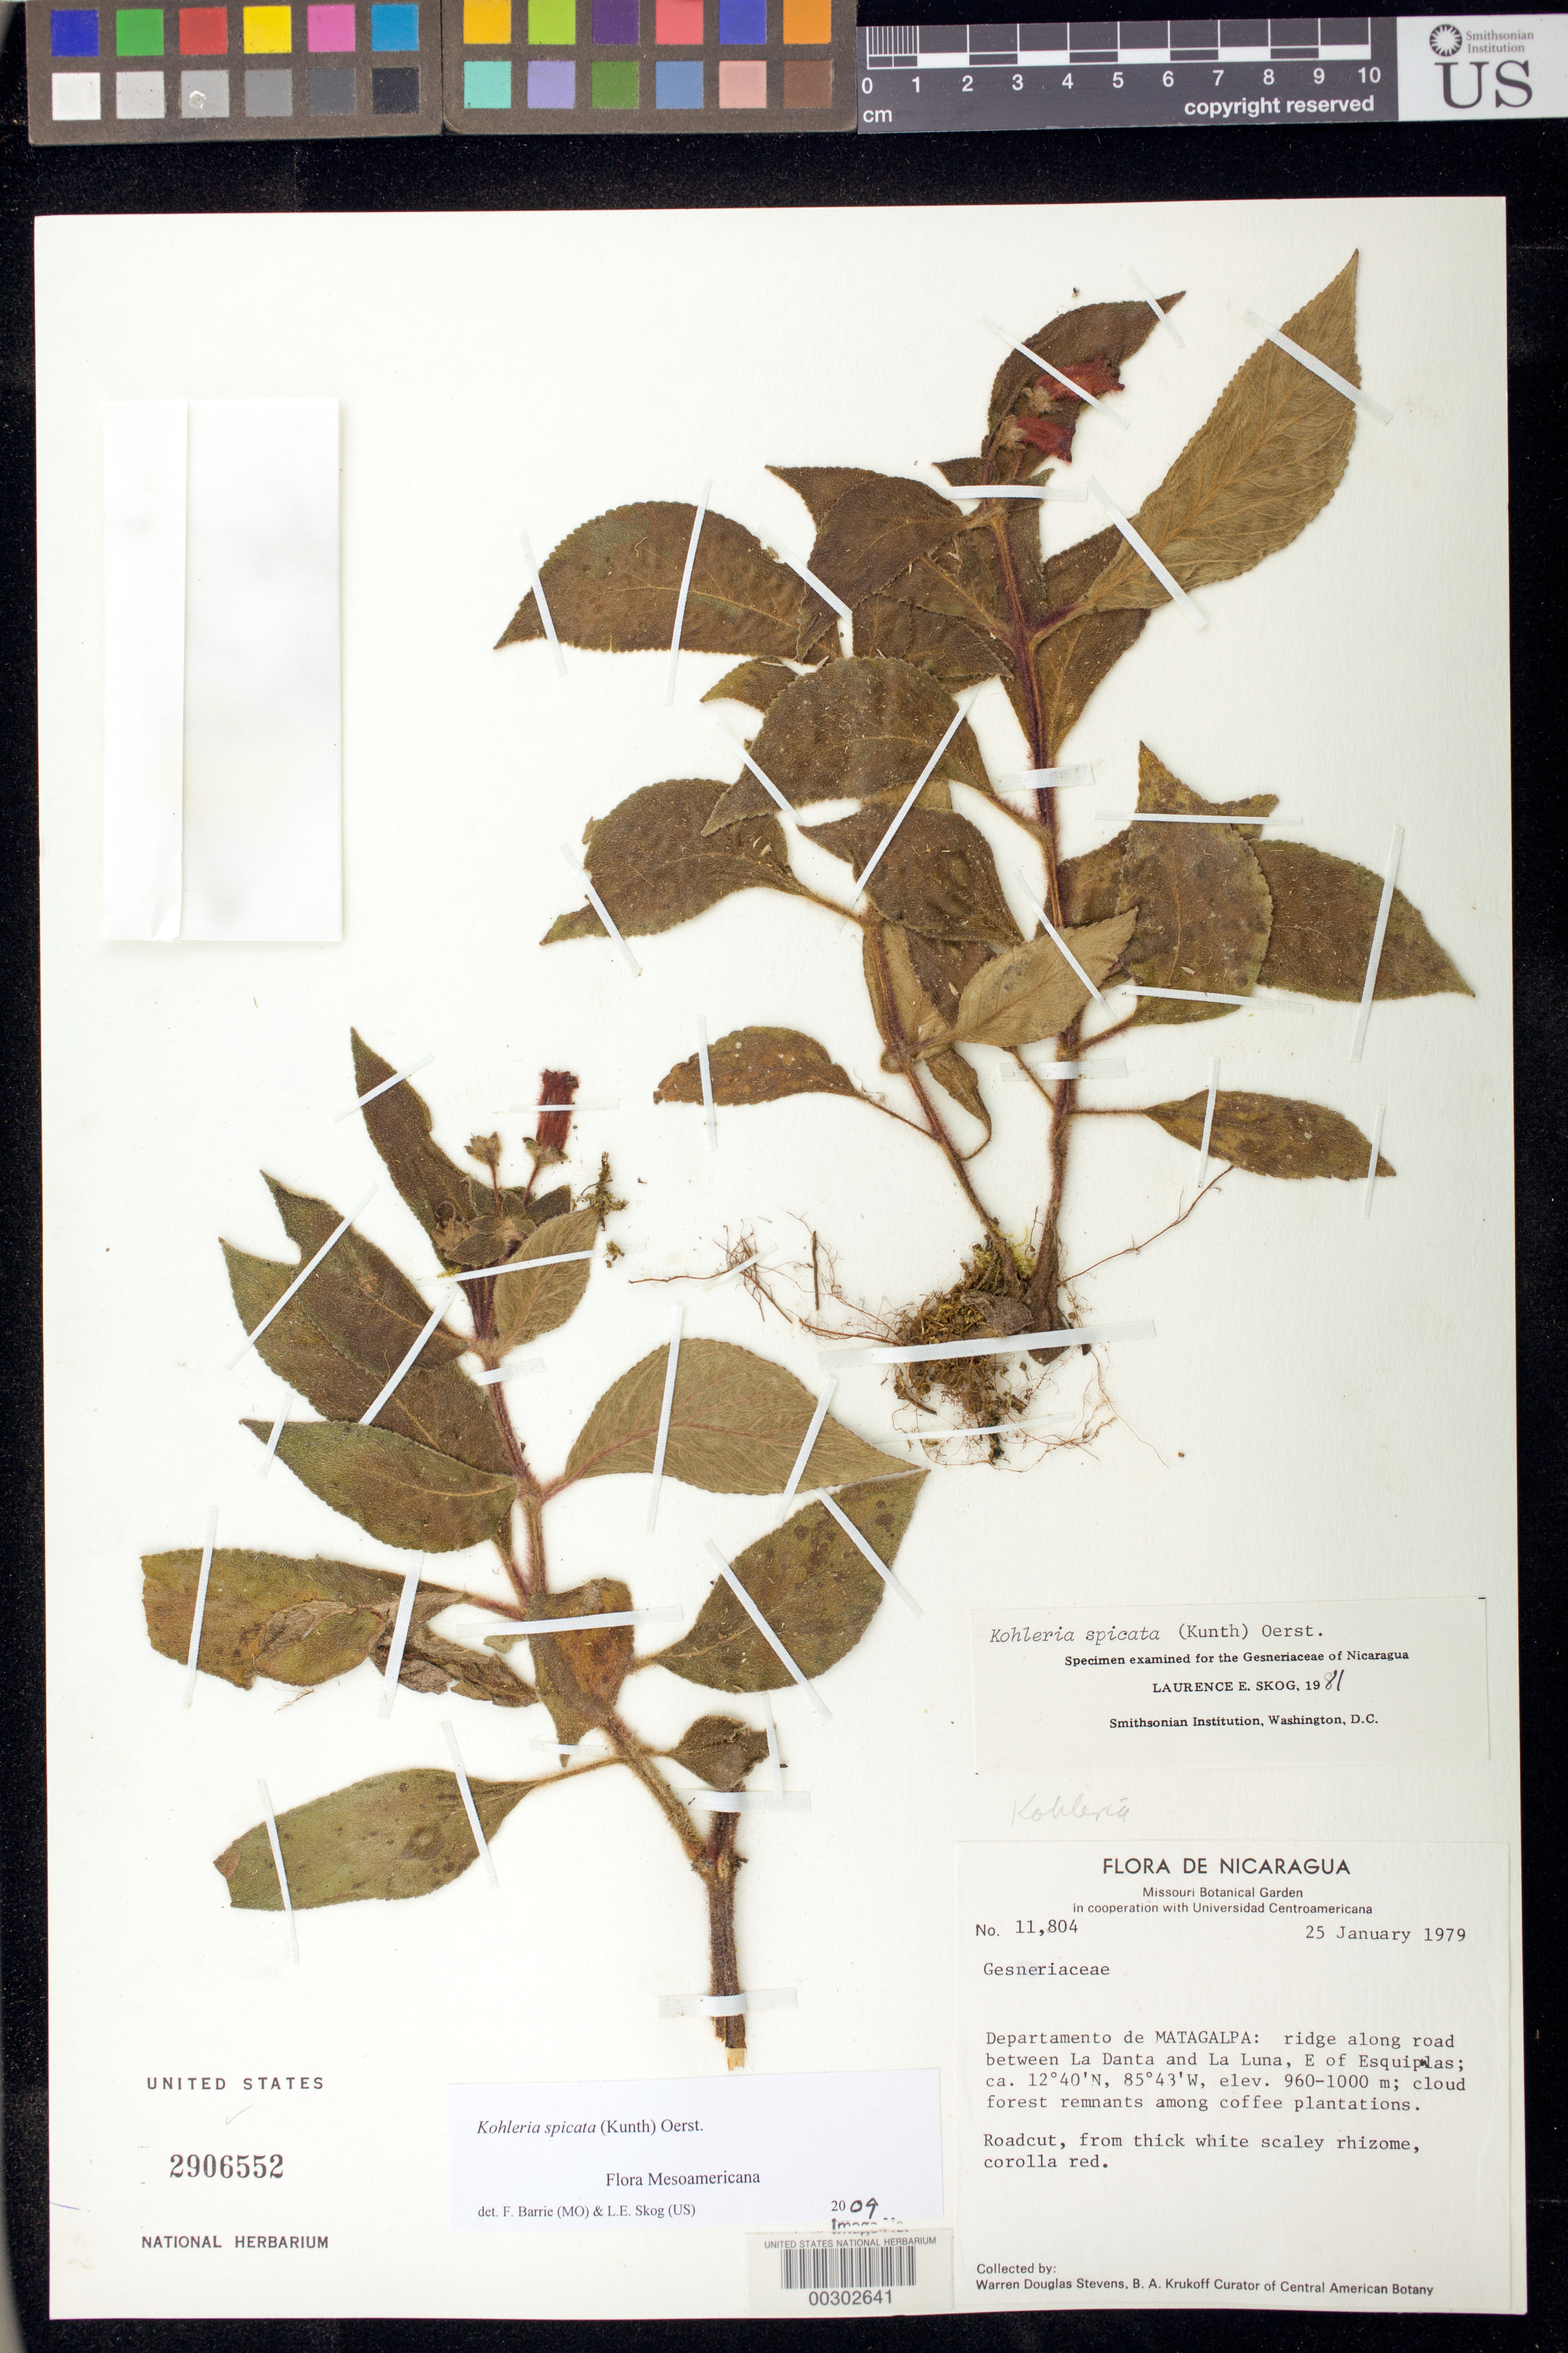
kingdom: Plantae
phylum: Tracheophyta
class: Magnoliopsida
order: Lamiales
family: Gesneriaceae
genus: Kohleria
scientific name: Kohleria spicata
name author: (Kunth) Oerst.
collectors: W. D. Stevens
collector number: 11804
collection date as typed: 25 Jan 1979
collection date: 1979-01-25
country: Nicaragua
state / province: Matagalpa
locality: Ridge along road between La Danta and La Luna, E of Esquiplas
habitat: Cloud forest remnants among coffee plantations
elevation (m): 960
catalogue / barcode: US 2906552